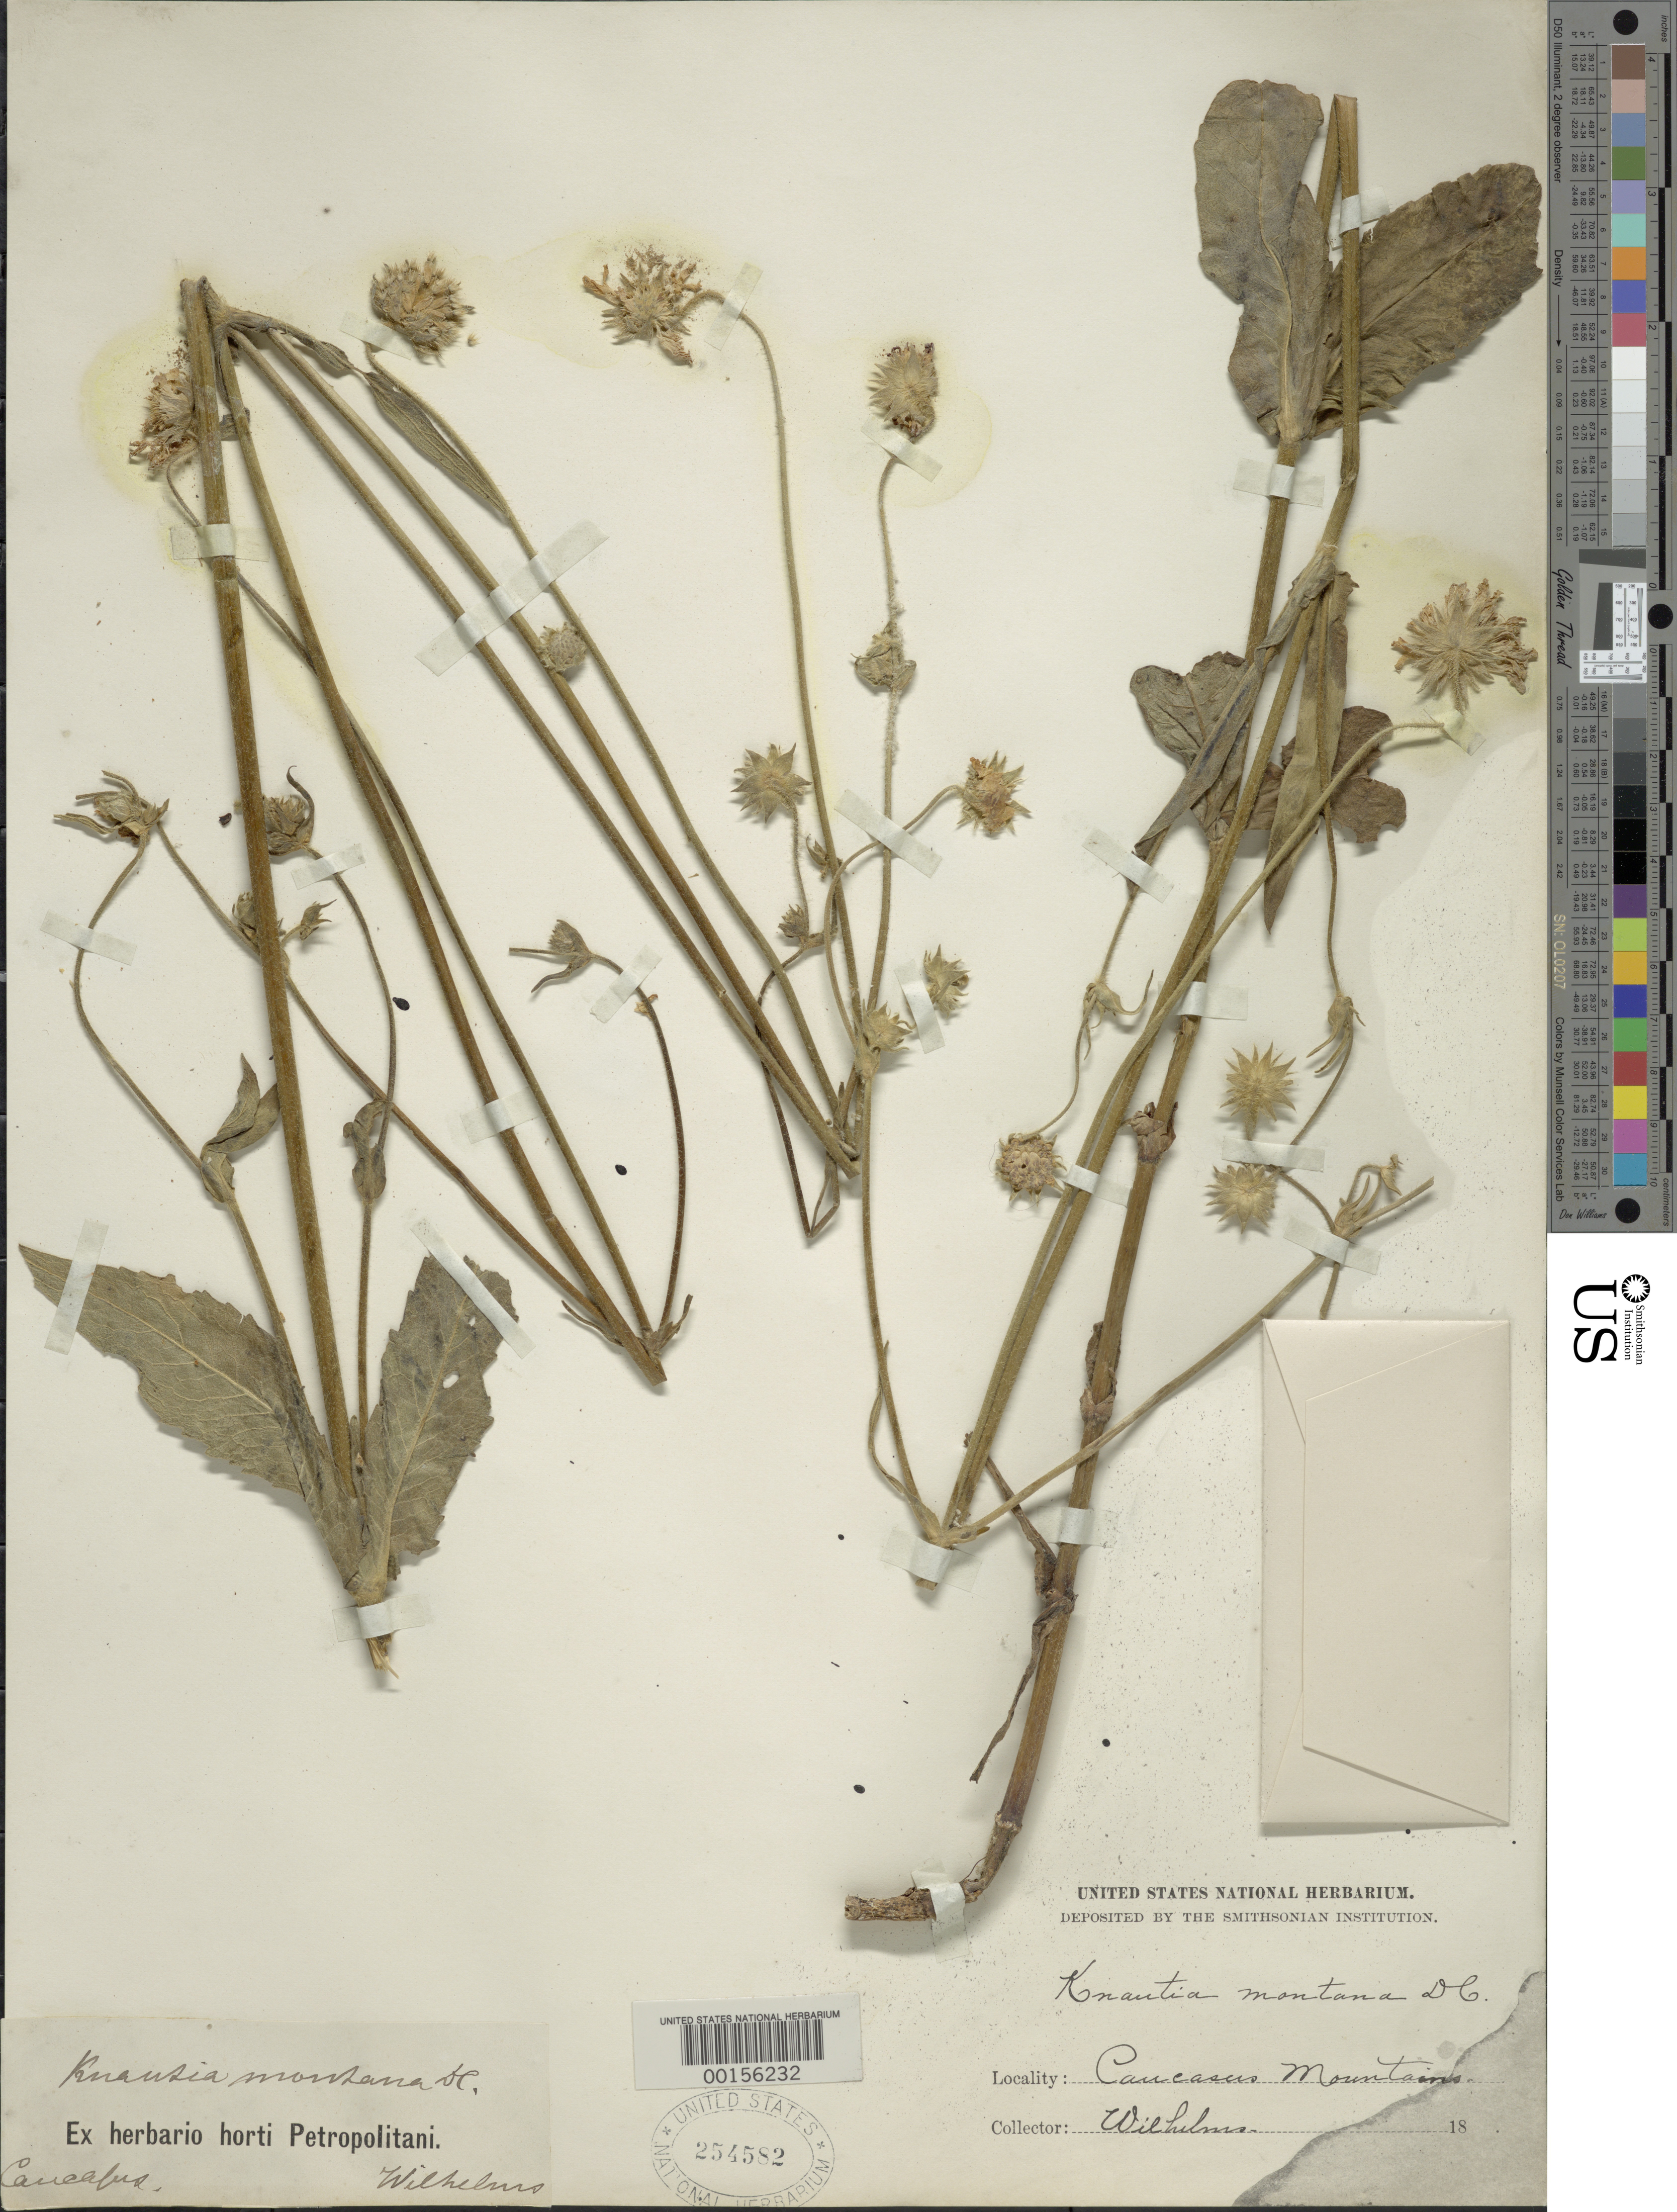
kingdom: Plantae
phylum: Tracheophyta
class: Magnoliopsida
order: Dipsacales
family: Caprifoliaceae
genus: Knautia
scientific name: Knautia montana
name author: DC.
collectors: C. Wilhelms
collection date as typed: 18--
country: Russian Federation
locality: Caucasus Mountains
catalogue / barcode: US 254582